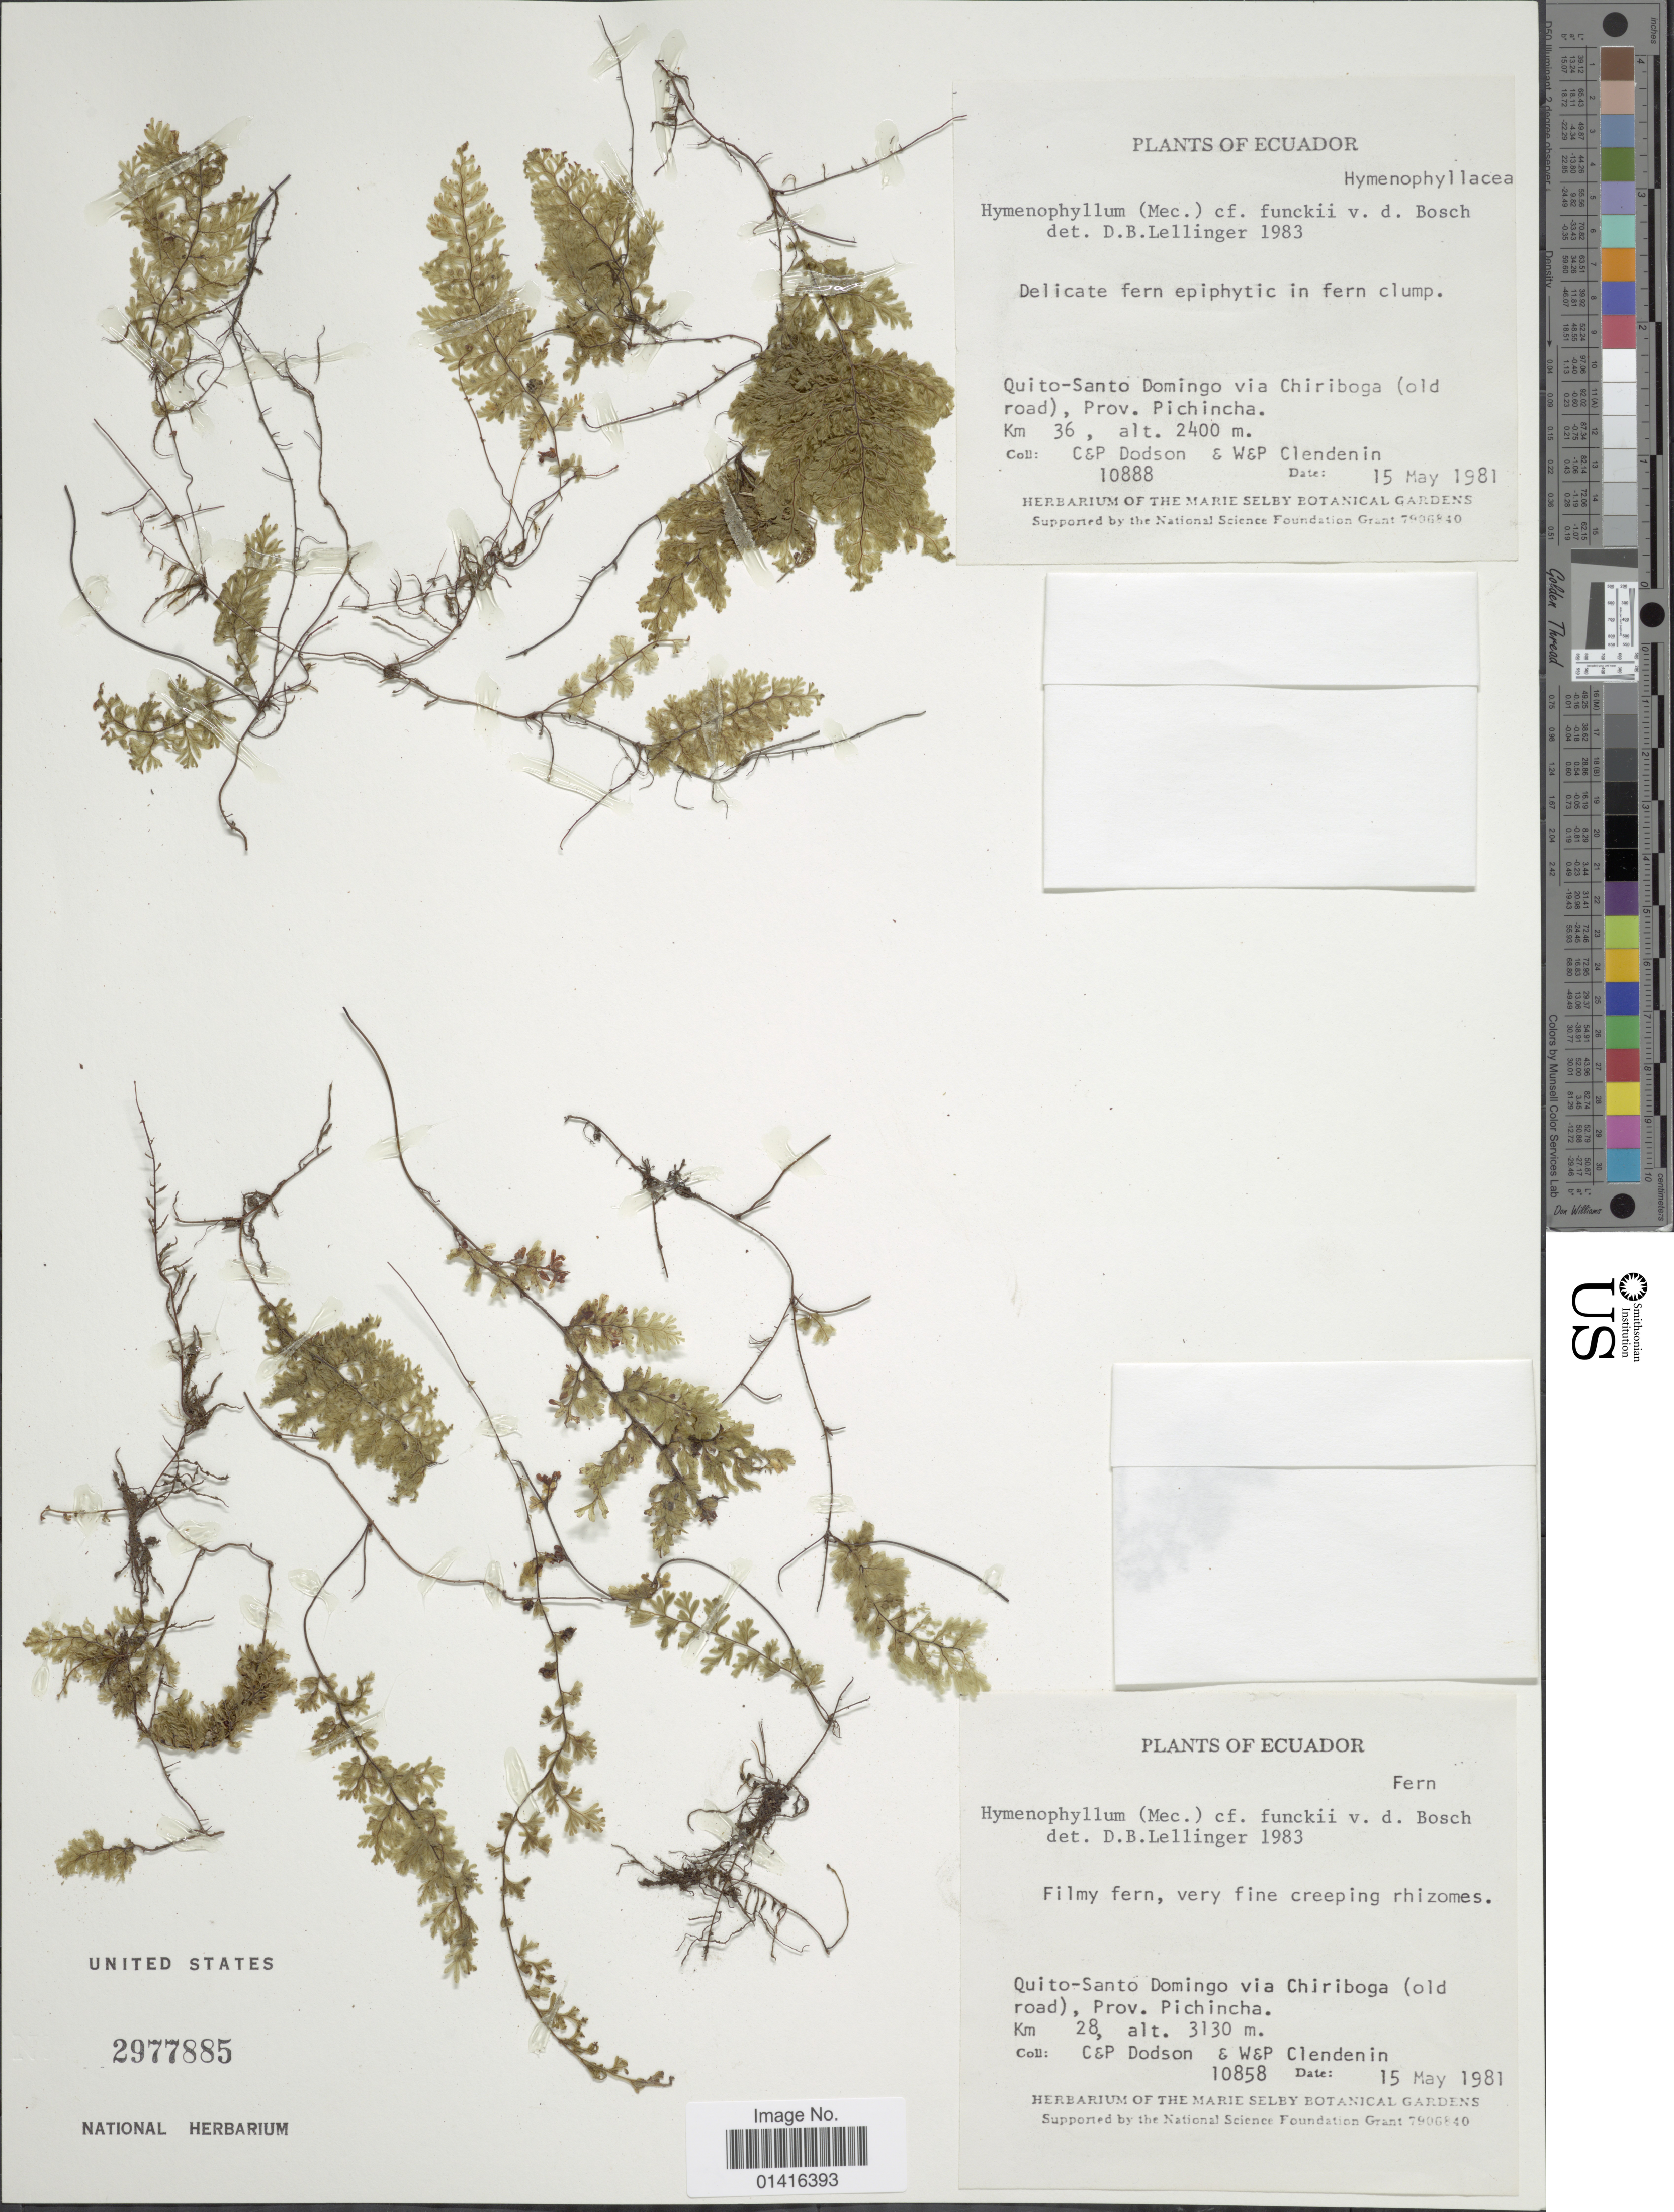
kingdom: Plantae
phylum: Tracheophyta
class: Polypodiopsida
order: Hymenophyllales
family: Hymenophyllaceae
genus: Hymenophyllum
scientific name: Hymenophyllum myriocarpum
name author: Hook.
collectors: C. Dodson, P. M. Dodson, W. Clendenin & P. Clendenin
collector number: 10858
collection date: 1981-05-15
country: Ecuador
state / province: Pichincha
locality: Quito-Santo Domingo via Chiriboga (old road). Km 28.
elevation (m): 3130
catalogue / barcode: US 2977885